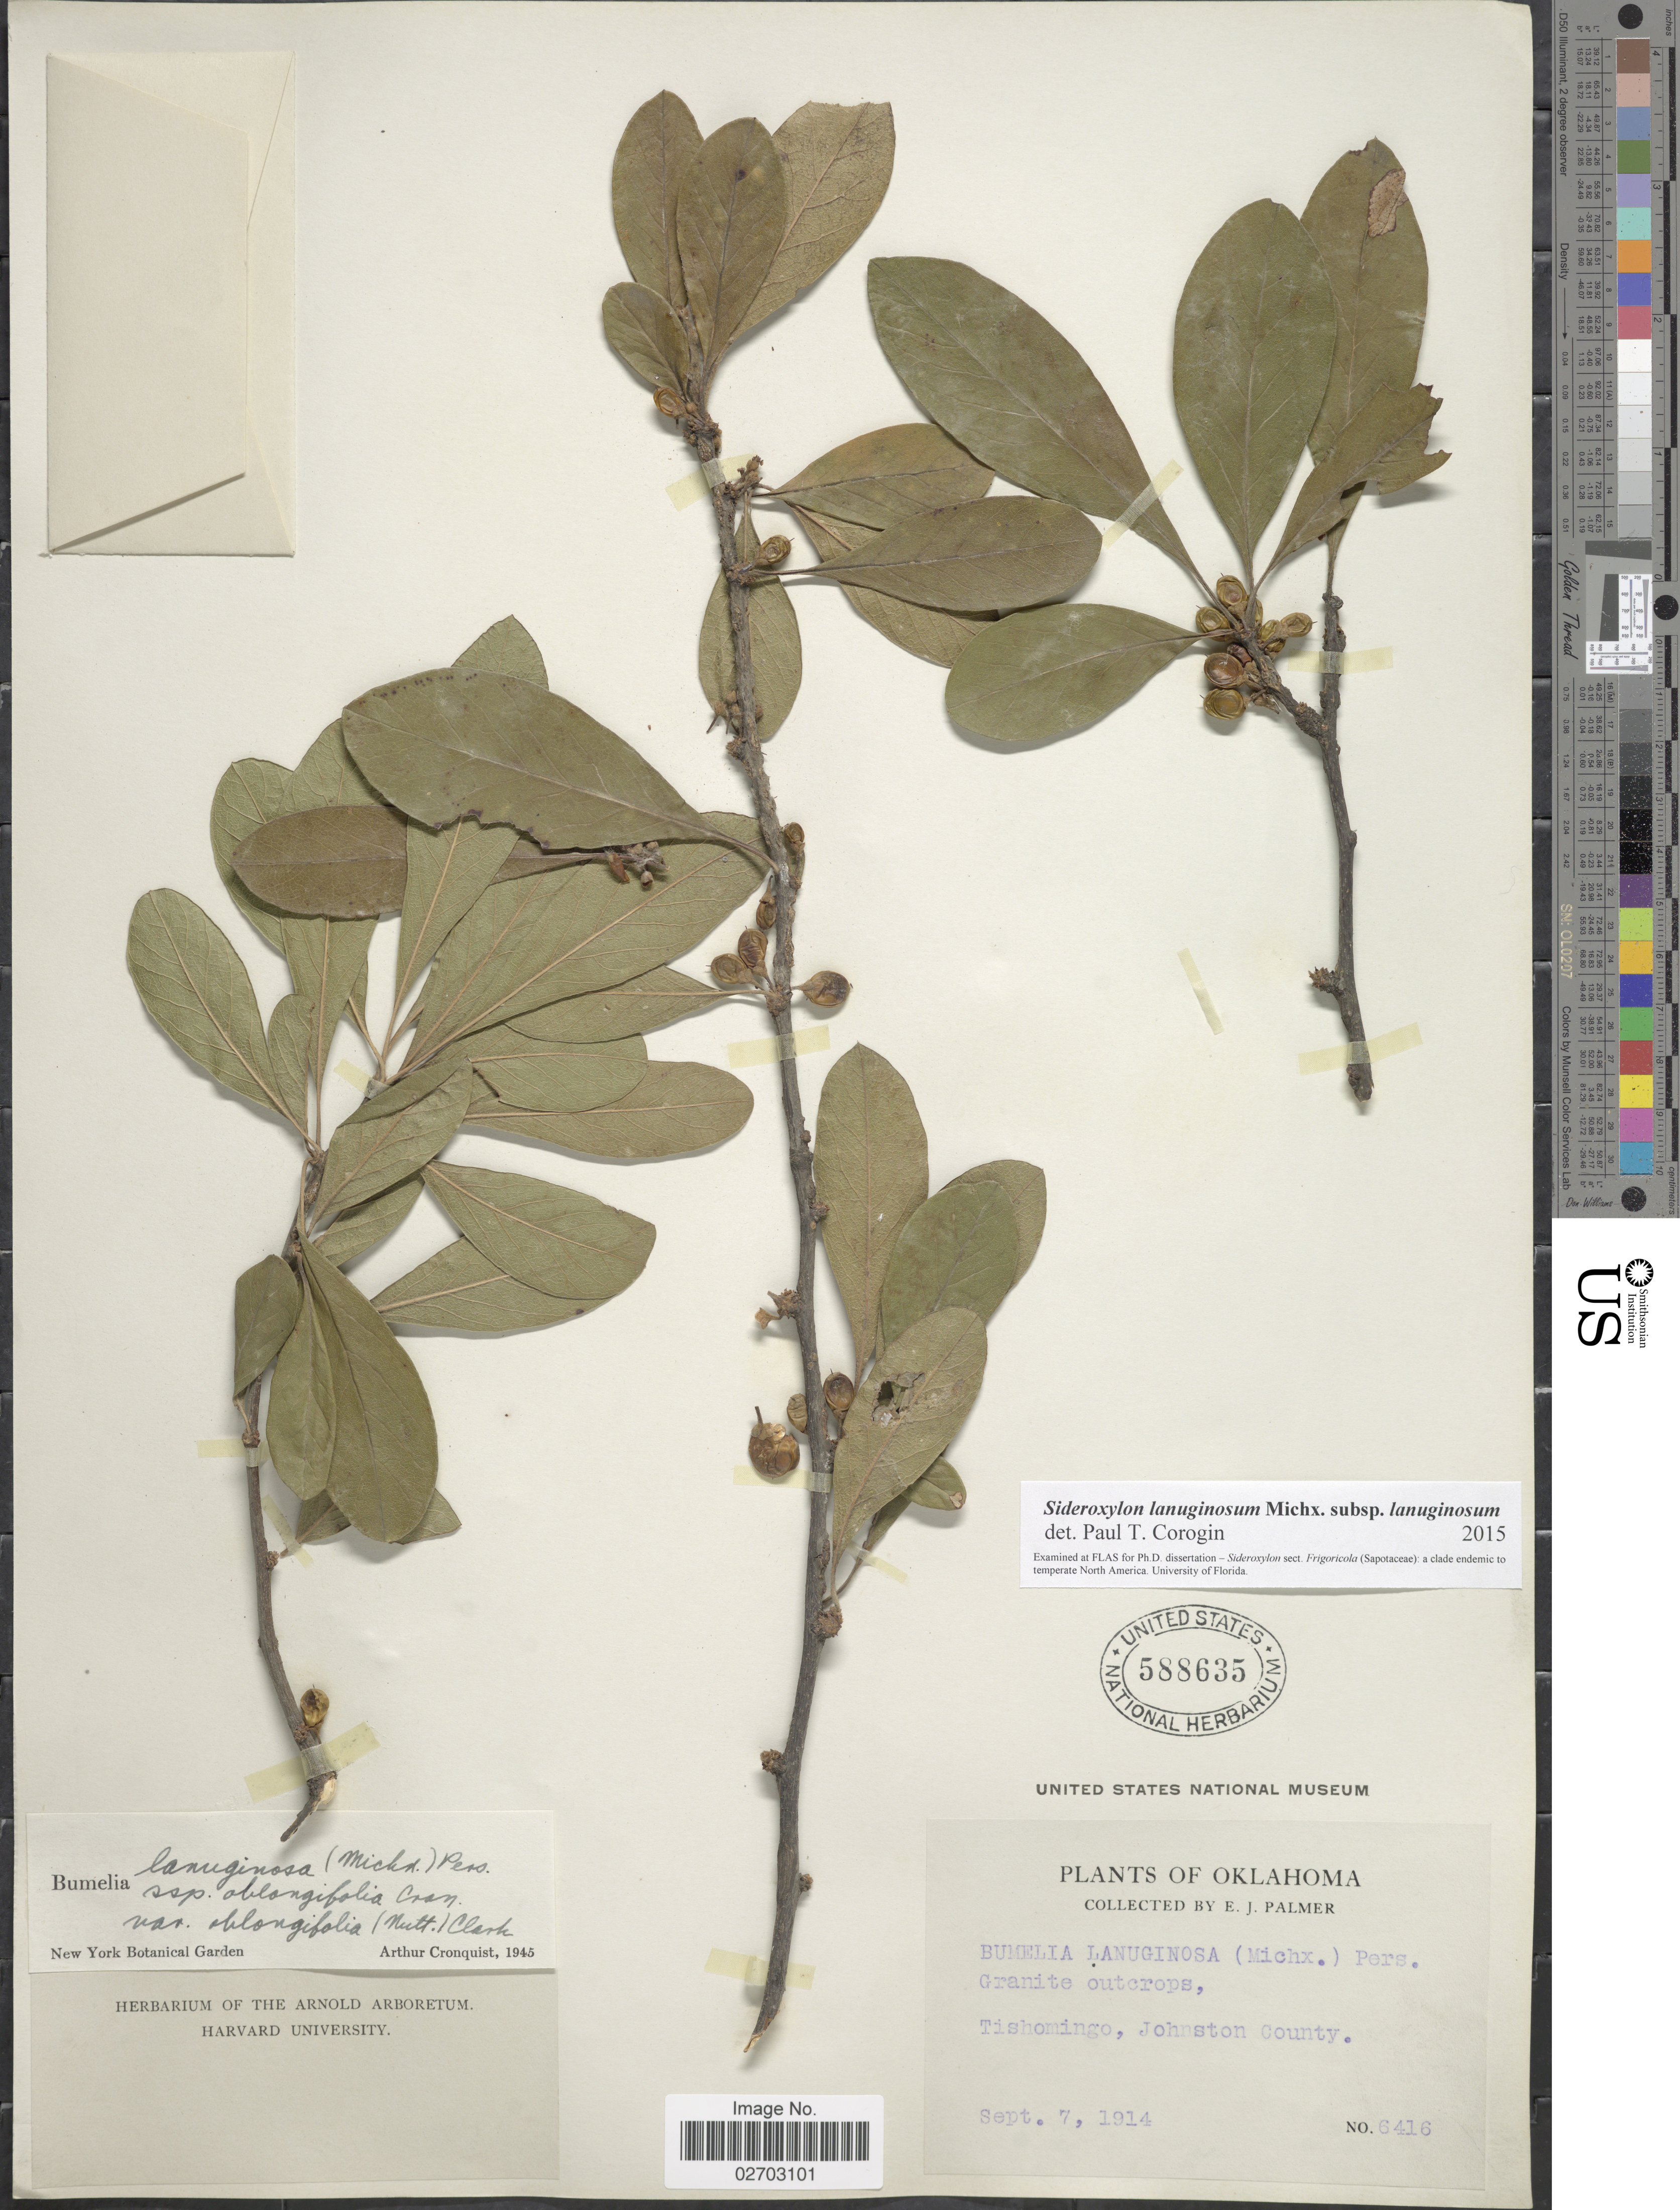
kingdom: Plantae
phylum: Tracheophyta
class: Magnoliopsida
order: Ericales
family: Sapotaceae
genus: Sideroxylon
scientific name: Sideroxylon lanuginosum subsp. lanuginosum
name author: Michx.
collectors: E. J. Palmer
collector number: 6416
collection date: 1914-09-07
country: United States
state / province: Oklahoma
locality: Granite outcrops, Tishomingo, Nohnston County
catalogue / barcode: US 588635